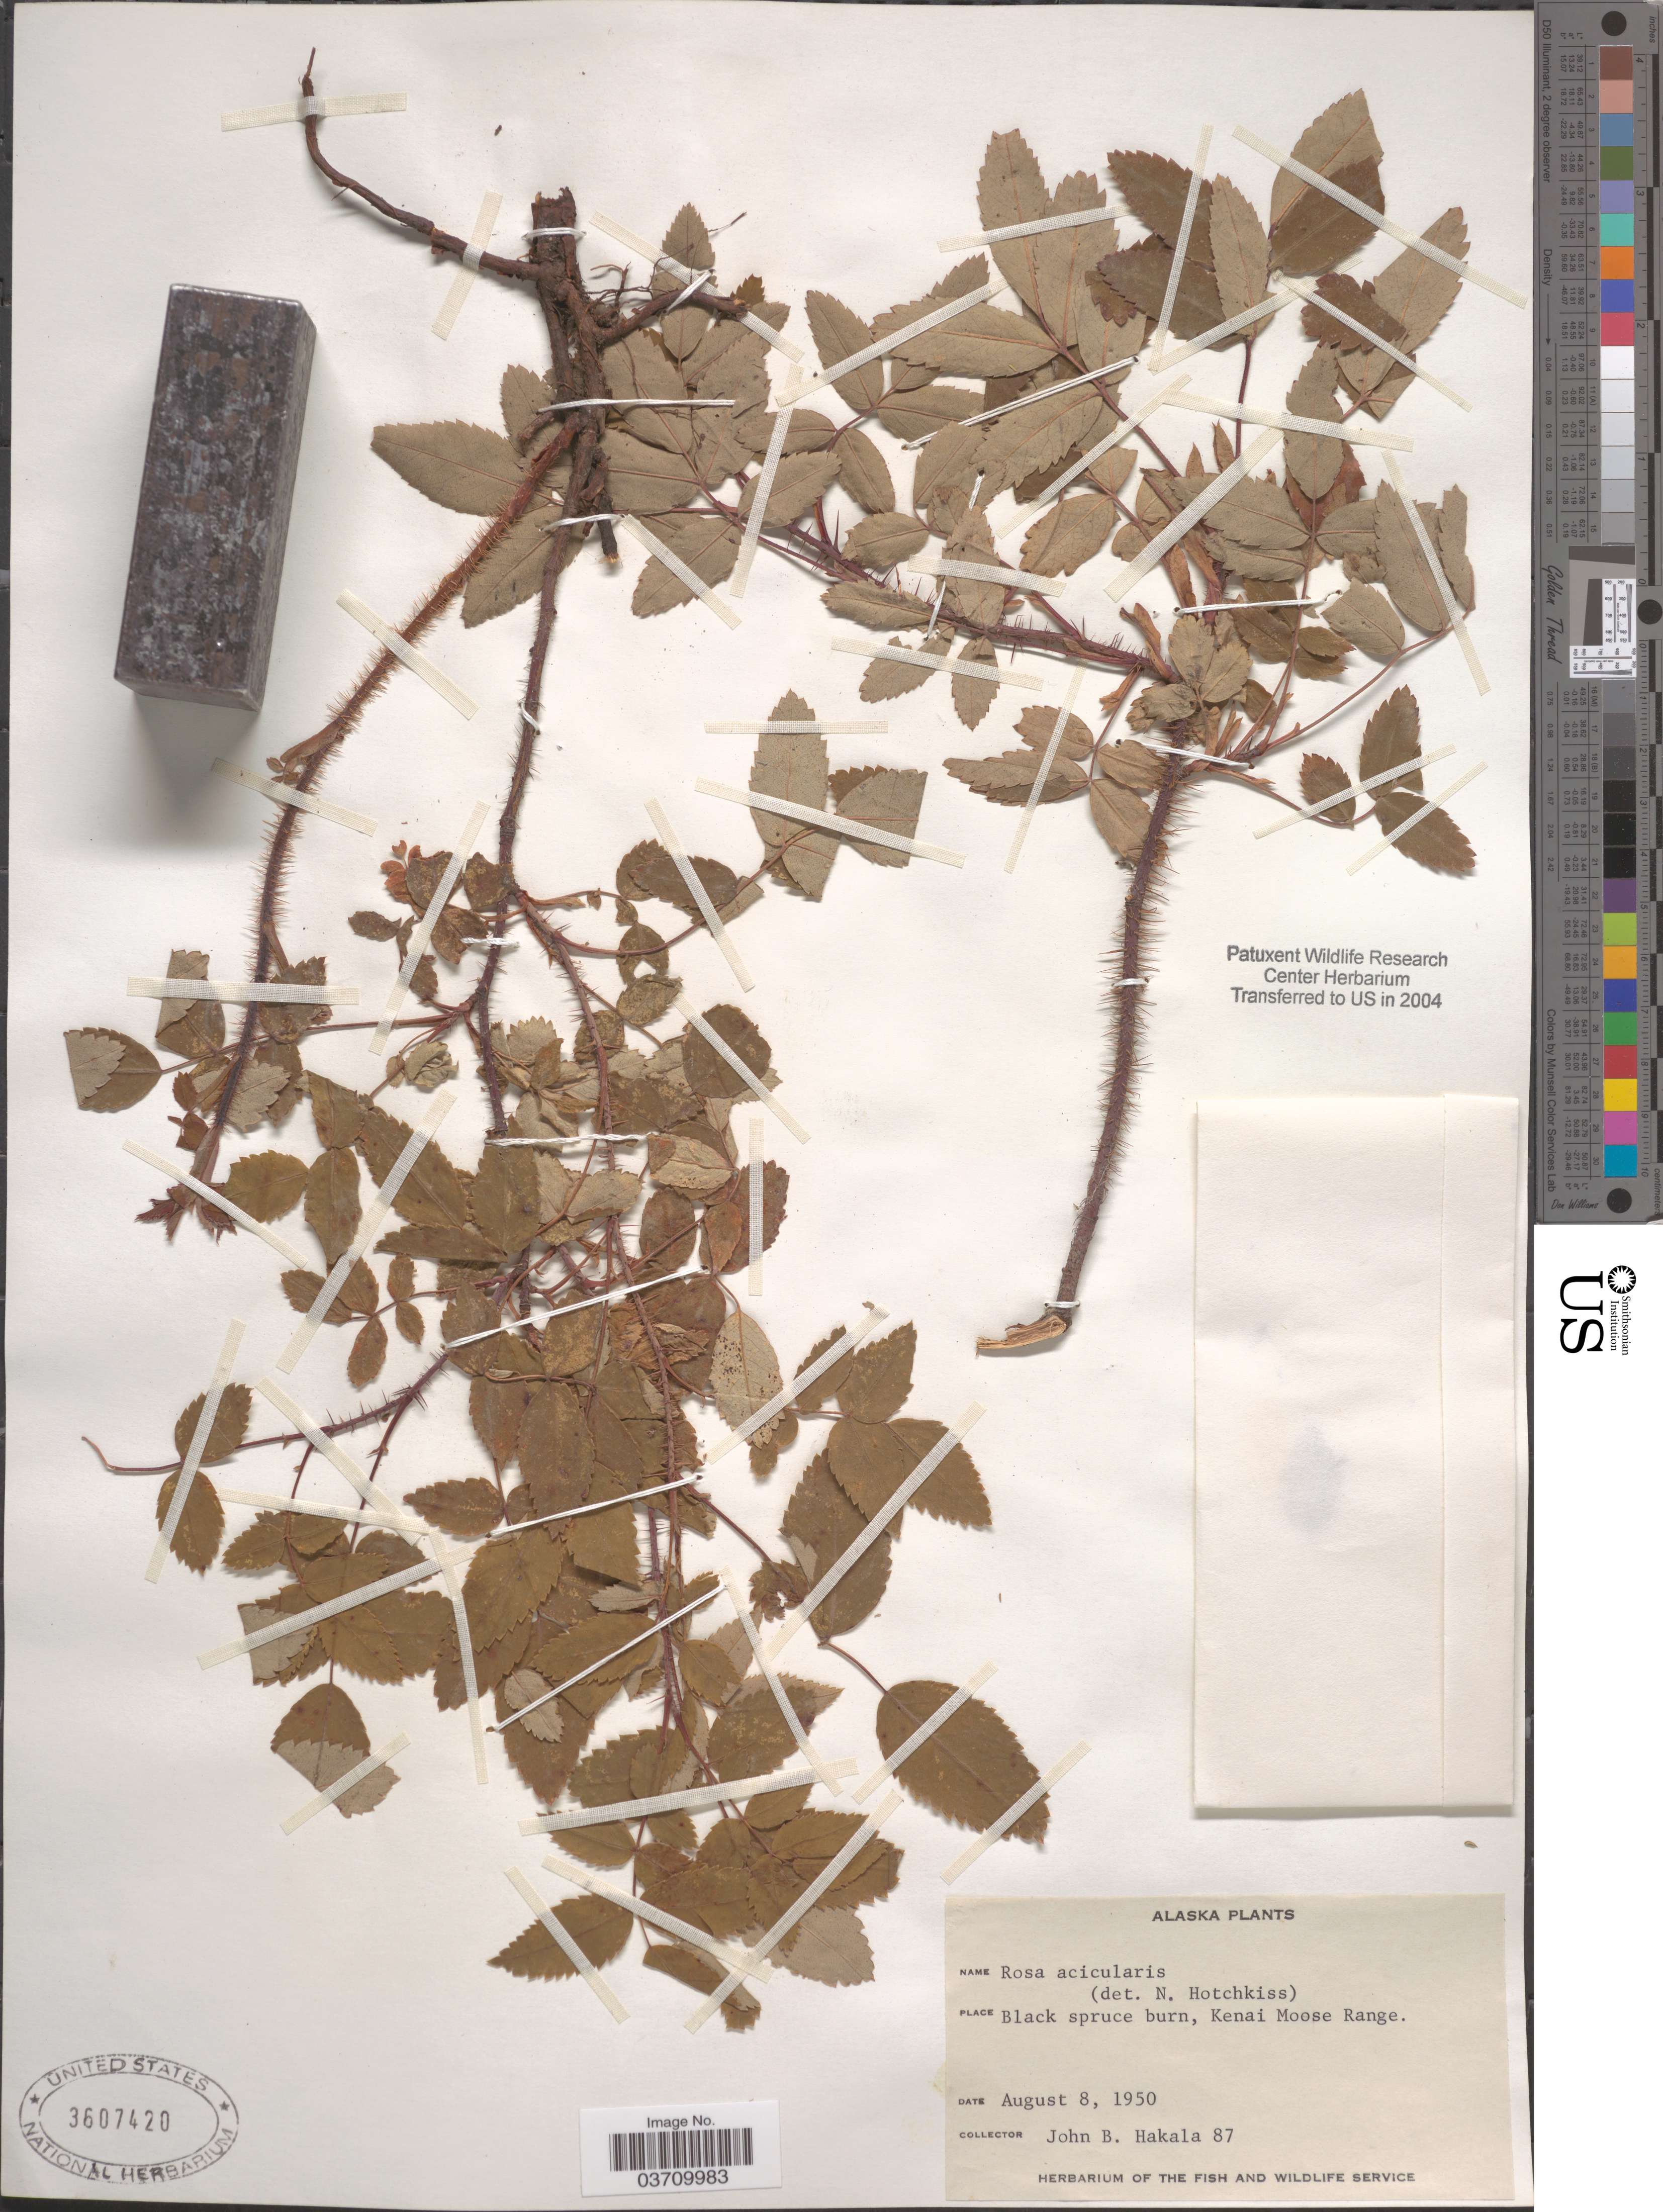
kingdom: Plantae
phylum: Tracheophyta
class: Magnoliopsida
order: Rosales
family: Rosaceae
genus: Rosa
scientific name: Rosa acicularis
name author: Lindl.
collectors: J. Hakala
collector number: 87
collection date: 1950-08-08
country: United States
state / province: Alaska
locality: Kenai Moose Range.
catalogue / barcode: US 3607420